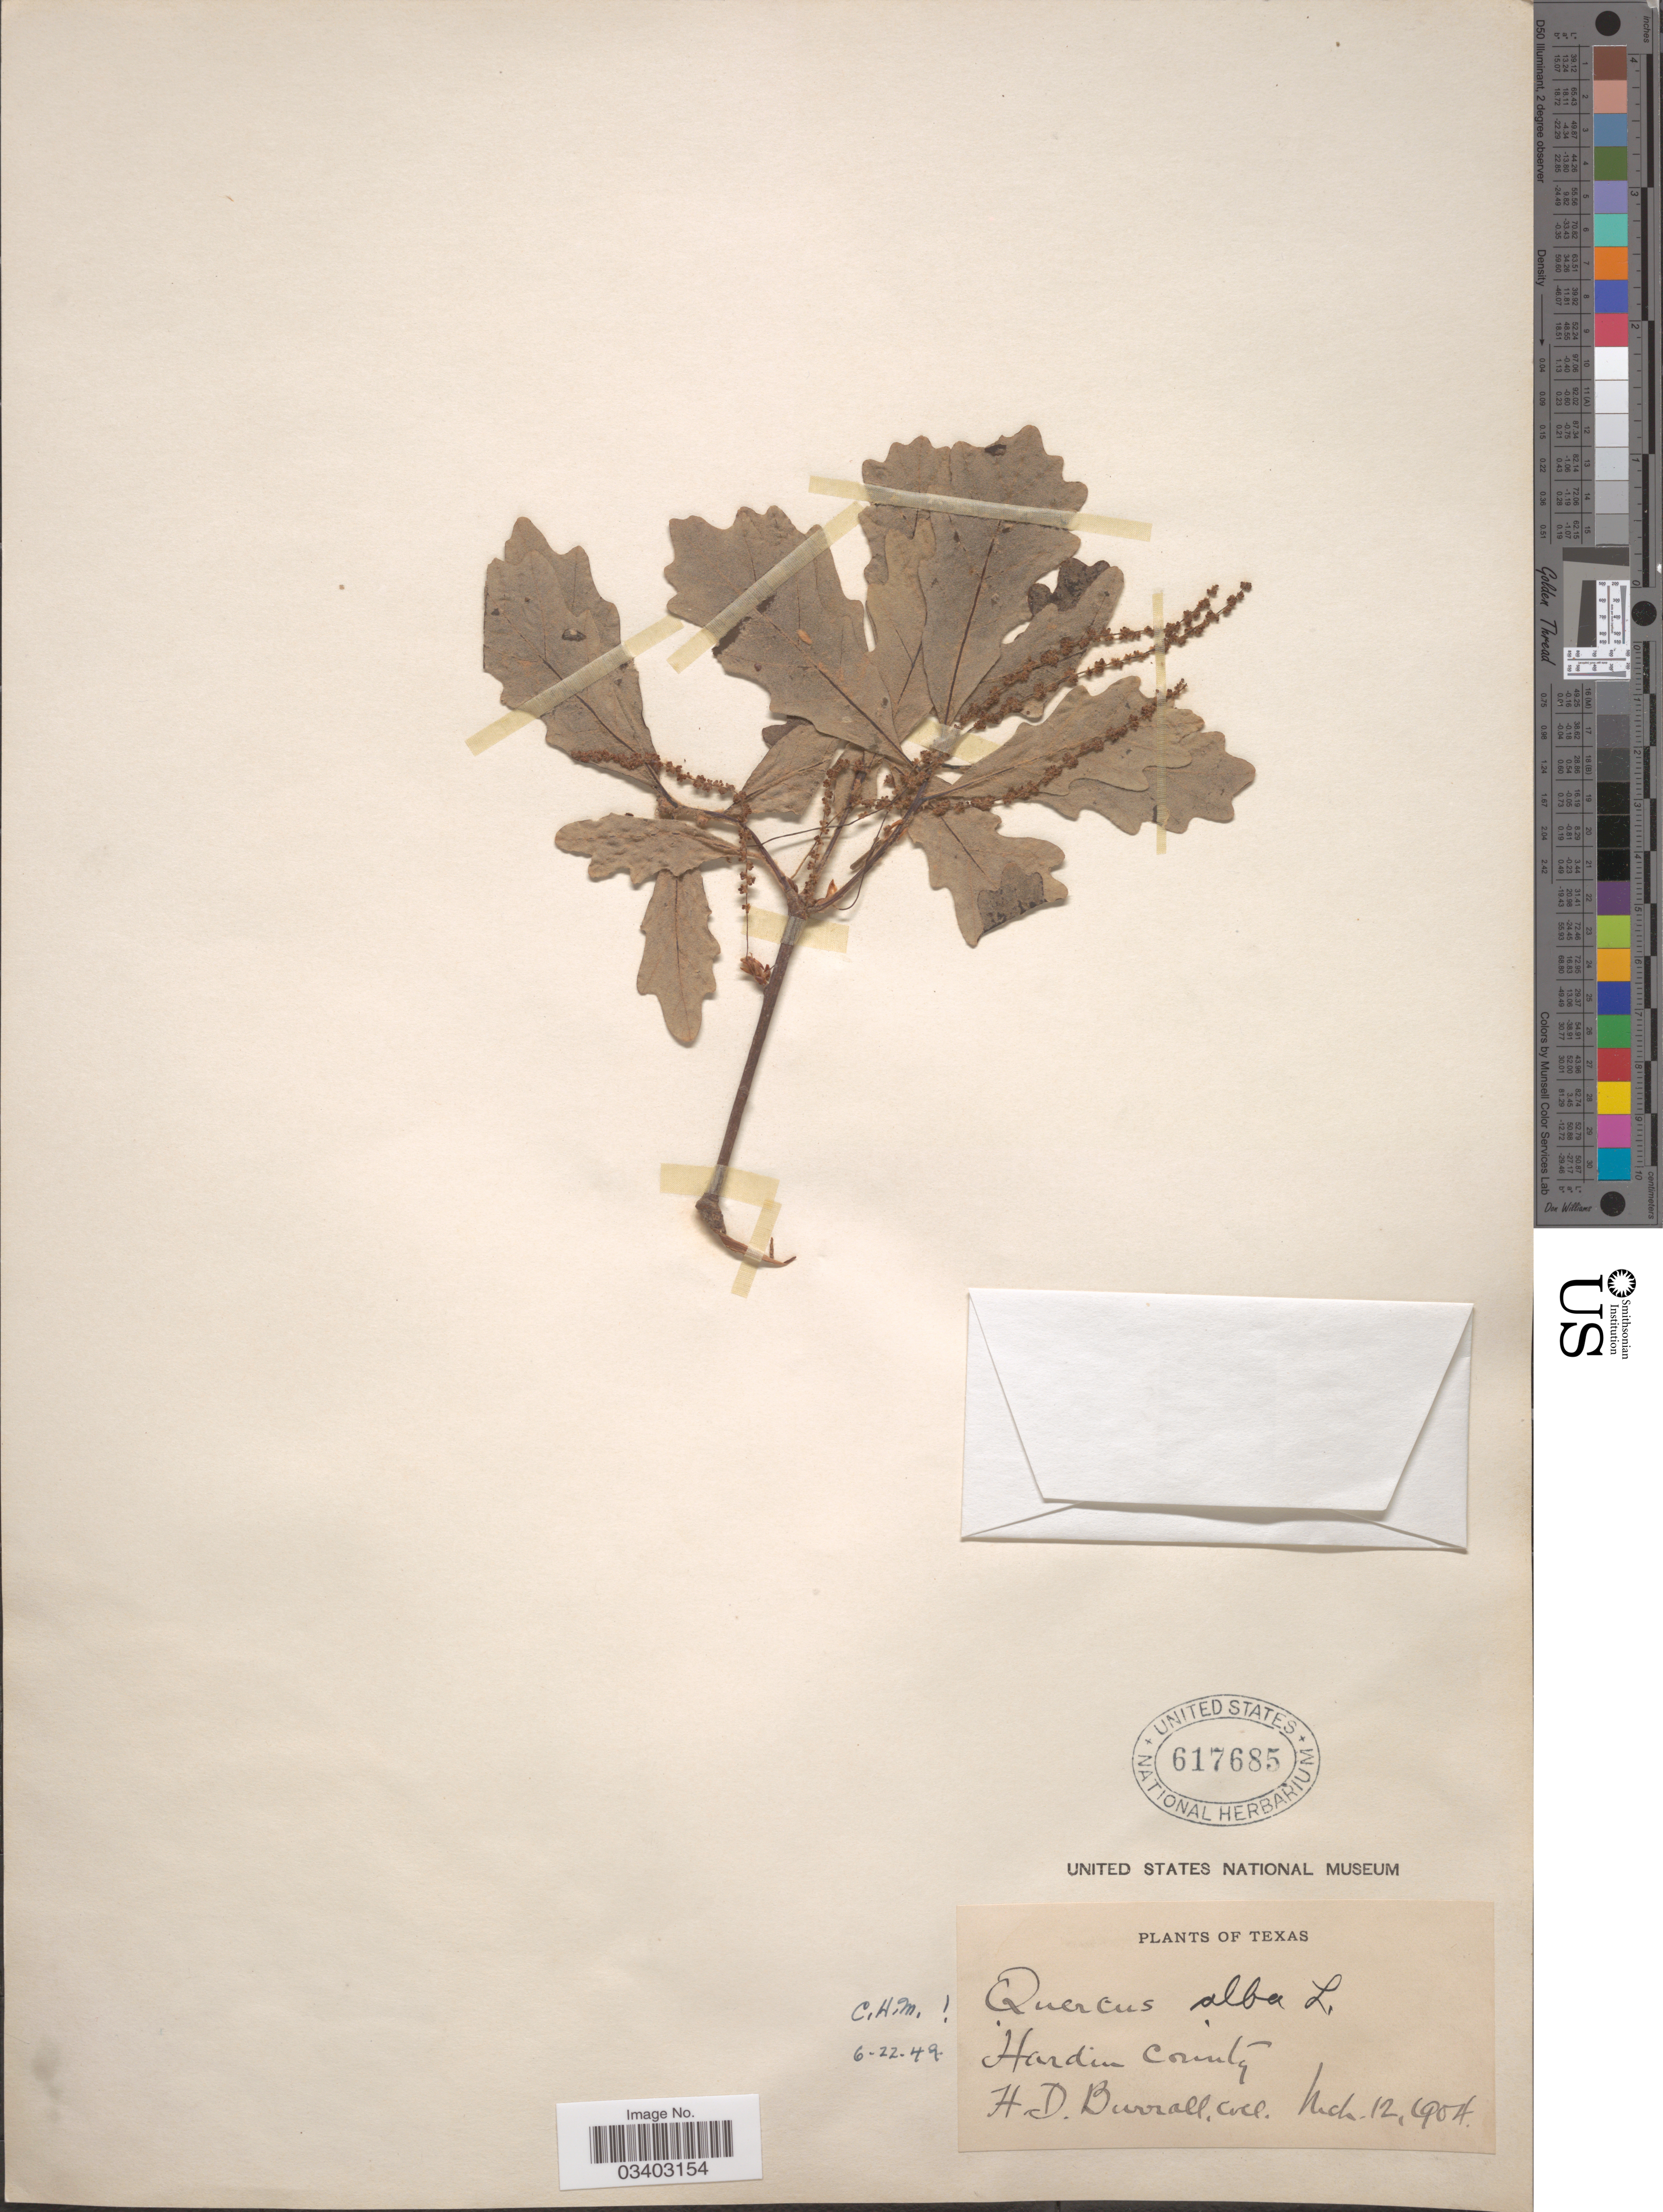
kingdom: Plantae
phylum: Tracheophyta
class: Magnoliopsida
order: Fagales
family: Fagaceae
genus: Quercus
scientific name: Quercus alba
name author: L.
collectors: H. Burrall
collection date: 1904-03-12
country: United States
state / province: Texas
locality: Hardin County.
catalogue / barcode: US 617685